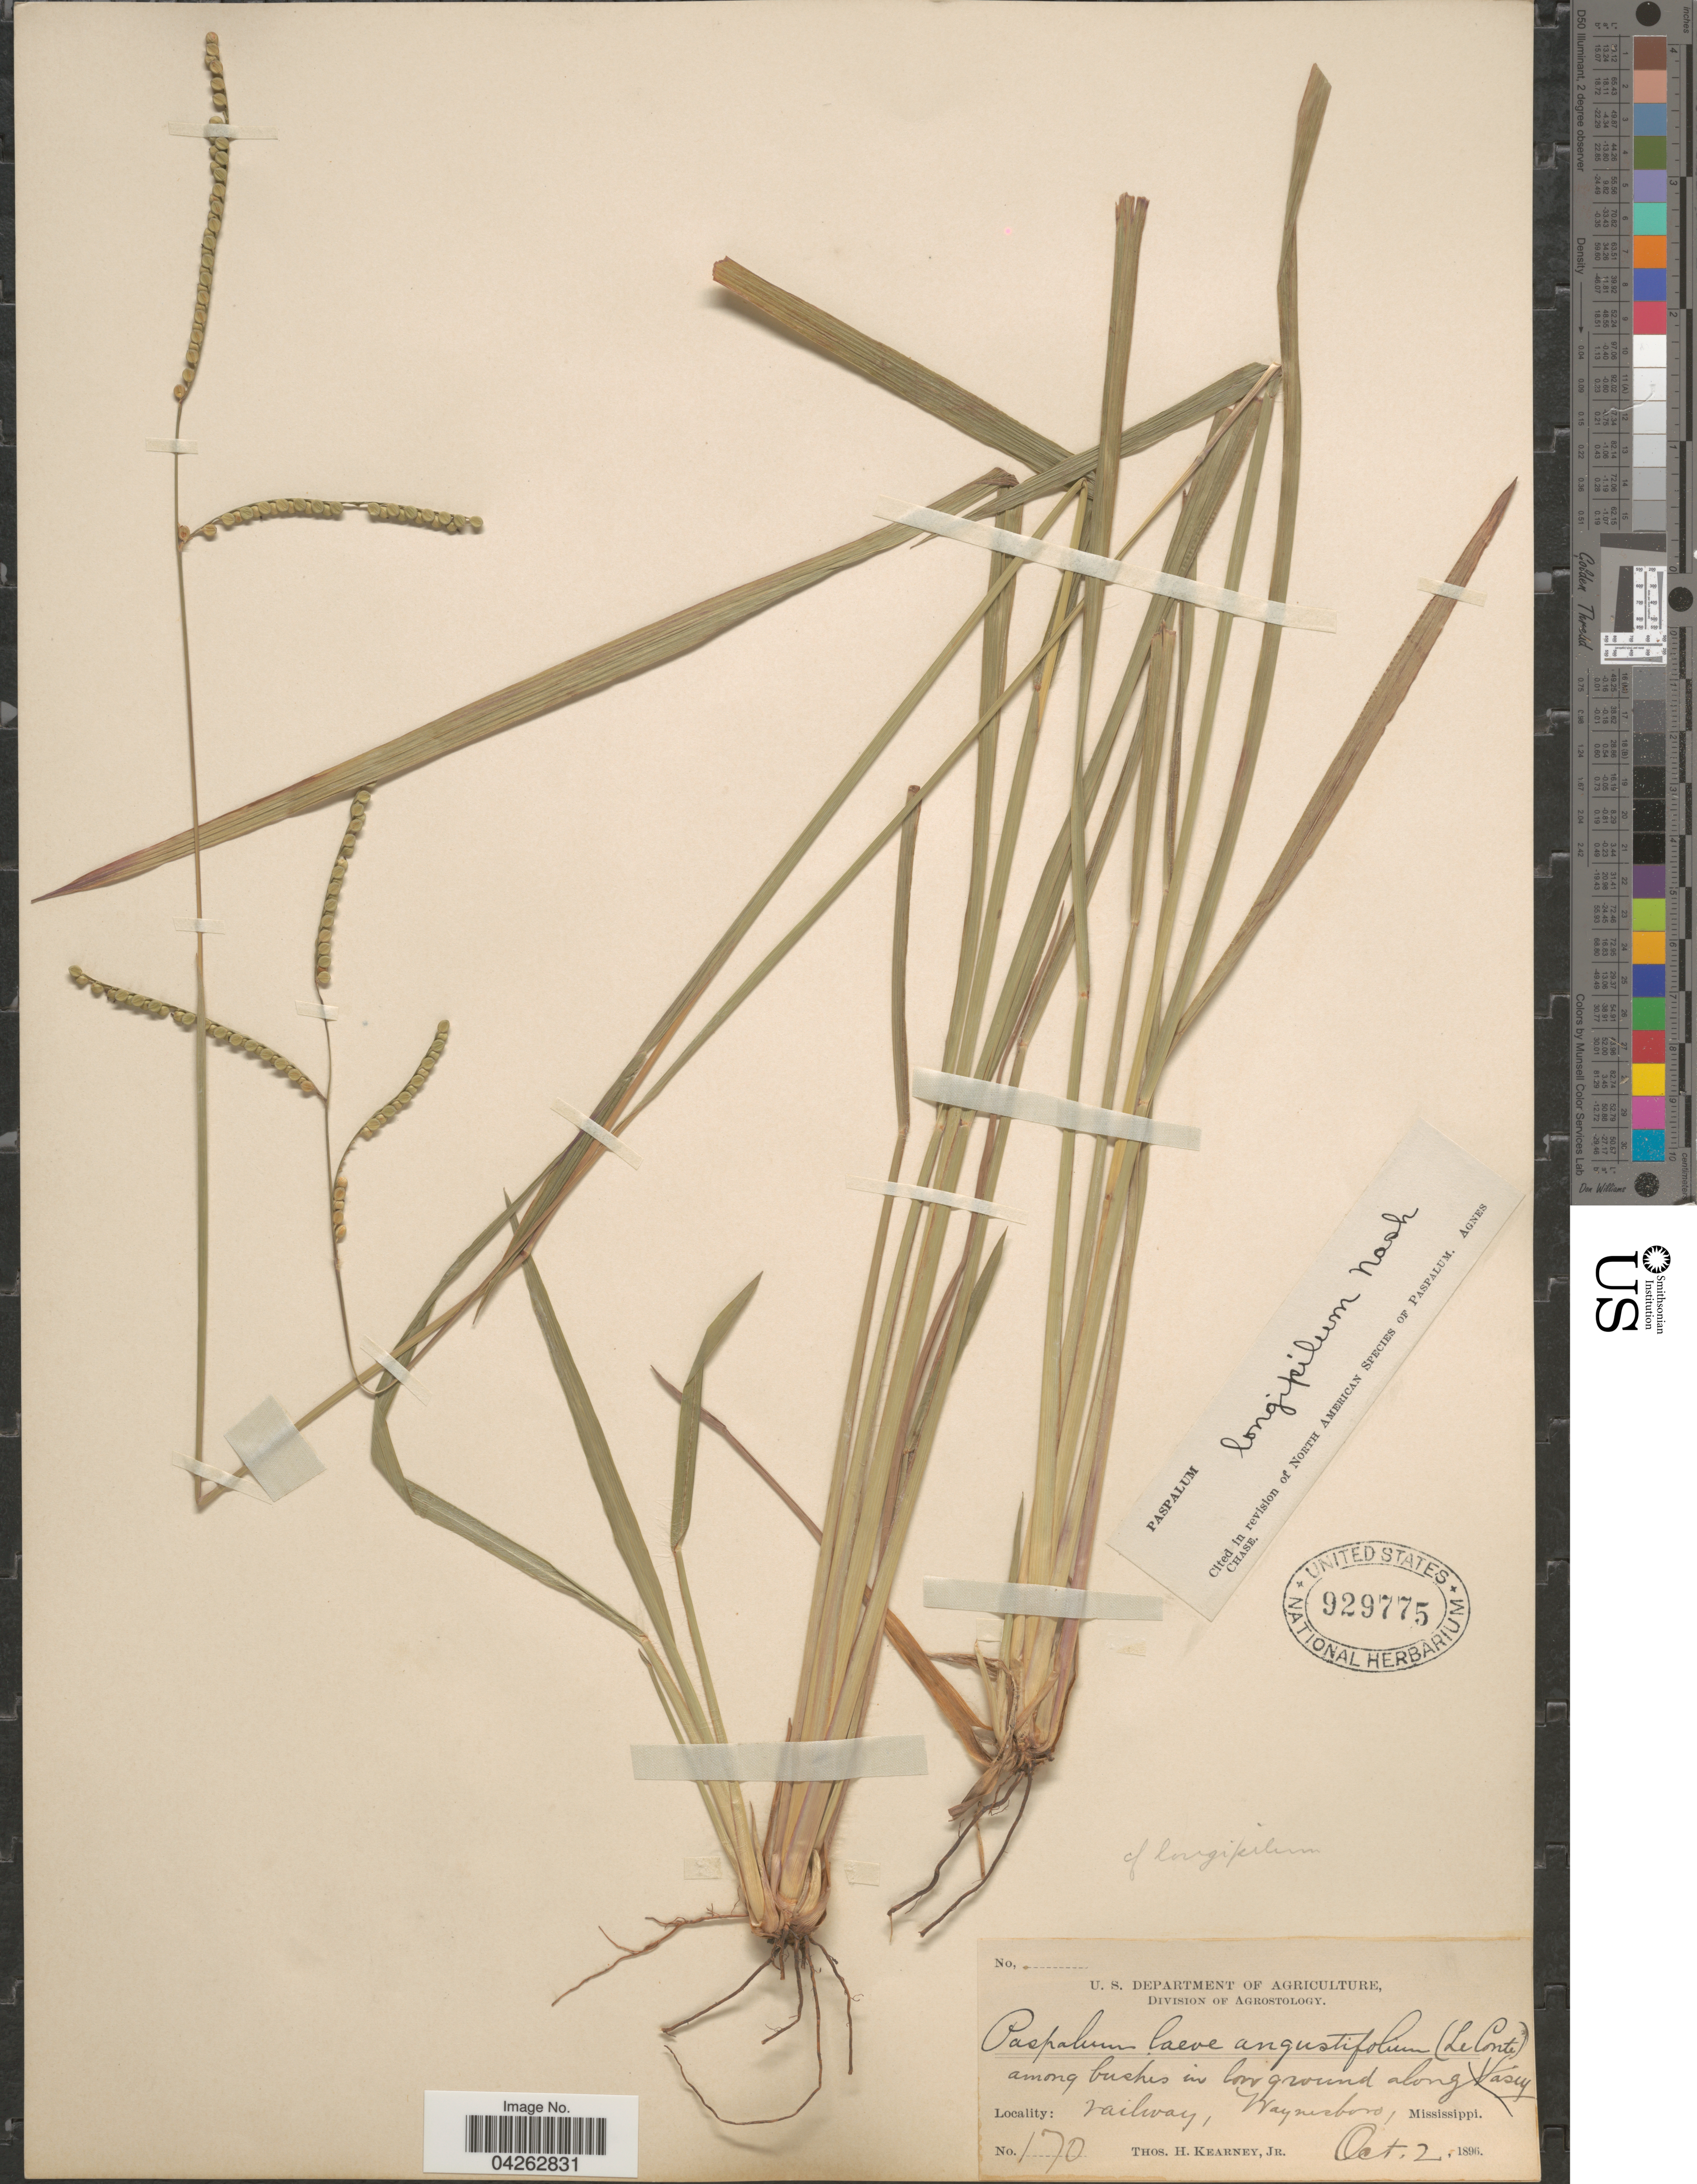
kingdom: Plantae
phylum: Tracheophyta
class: Liliopsida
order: Poales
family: Poaceae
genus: Paspalum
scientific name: Paspalum longipilum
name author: Nash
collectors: T. H. Kearney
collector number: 170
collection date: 1896-10-02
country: United States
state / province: Mississippi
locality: Along railway, Waynesboro.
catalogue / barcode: US 929775